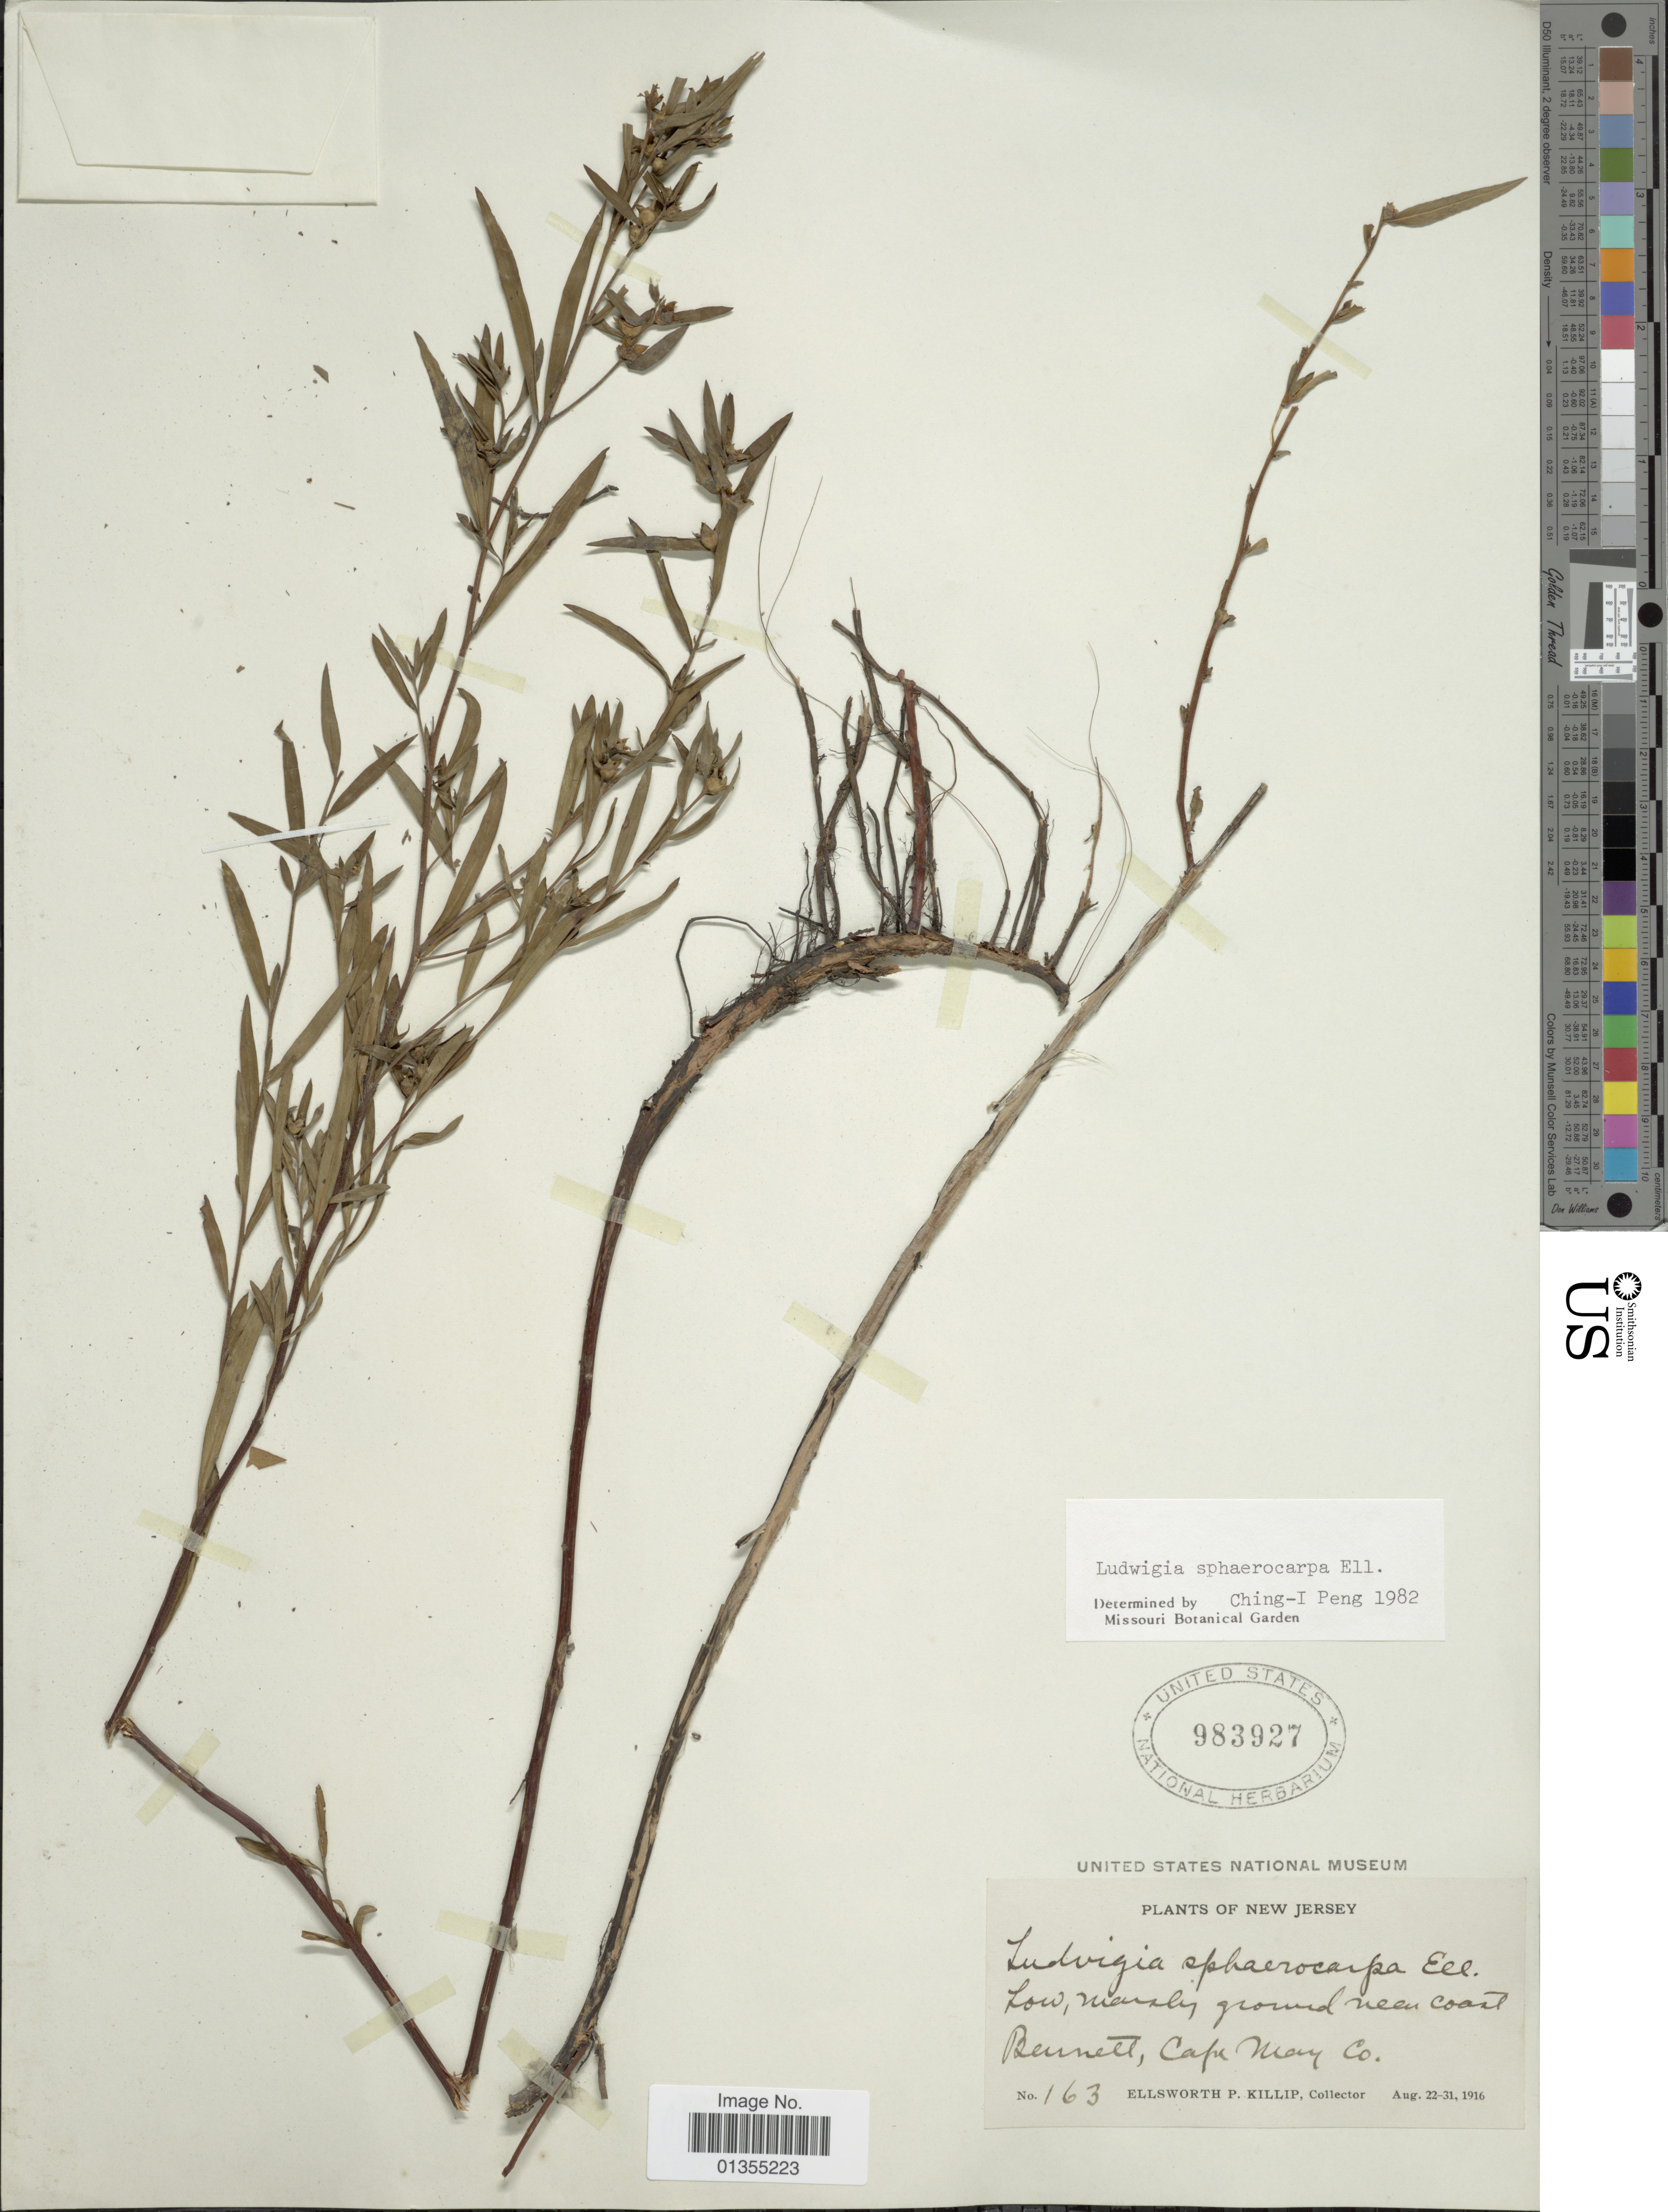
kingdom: Plantae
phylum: Tracheophyta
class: Magnoliopsida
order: Myrtales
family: Onagraceae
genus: Ludwigia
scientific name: Ludwigia sphaerocarpa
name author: Elliott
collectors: E. P. Killip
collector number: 163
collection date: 1916-08-22/1916-08-31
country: United States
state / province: New Jersey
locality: Beunett, Cape May Co.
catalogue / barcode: US 983927